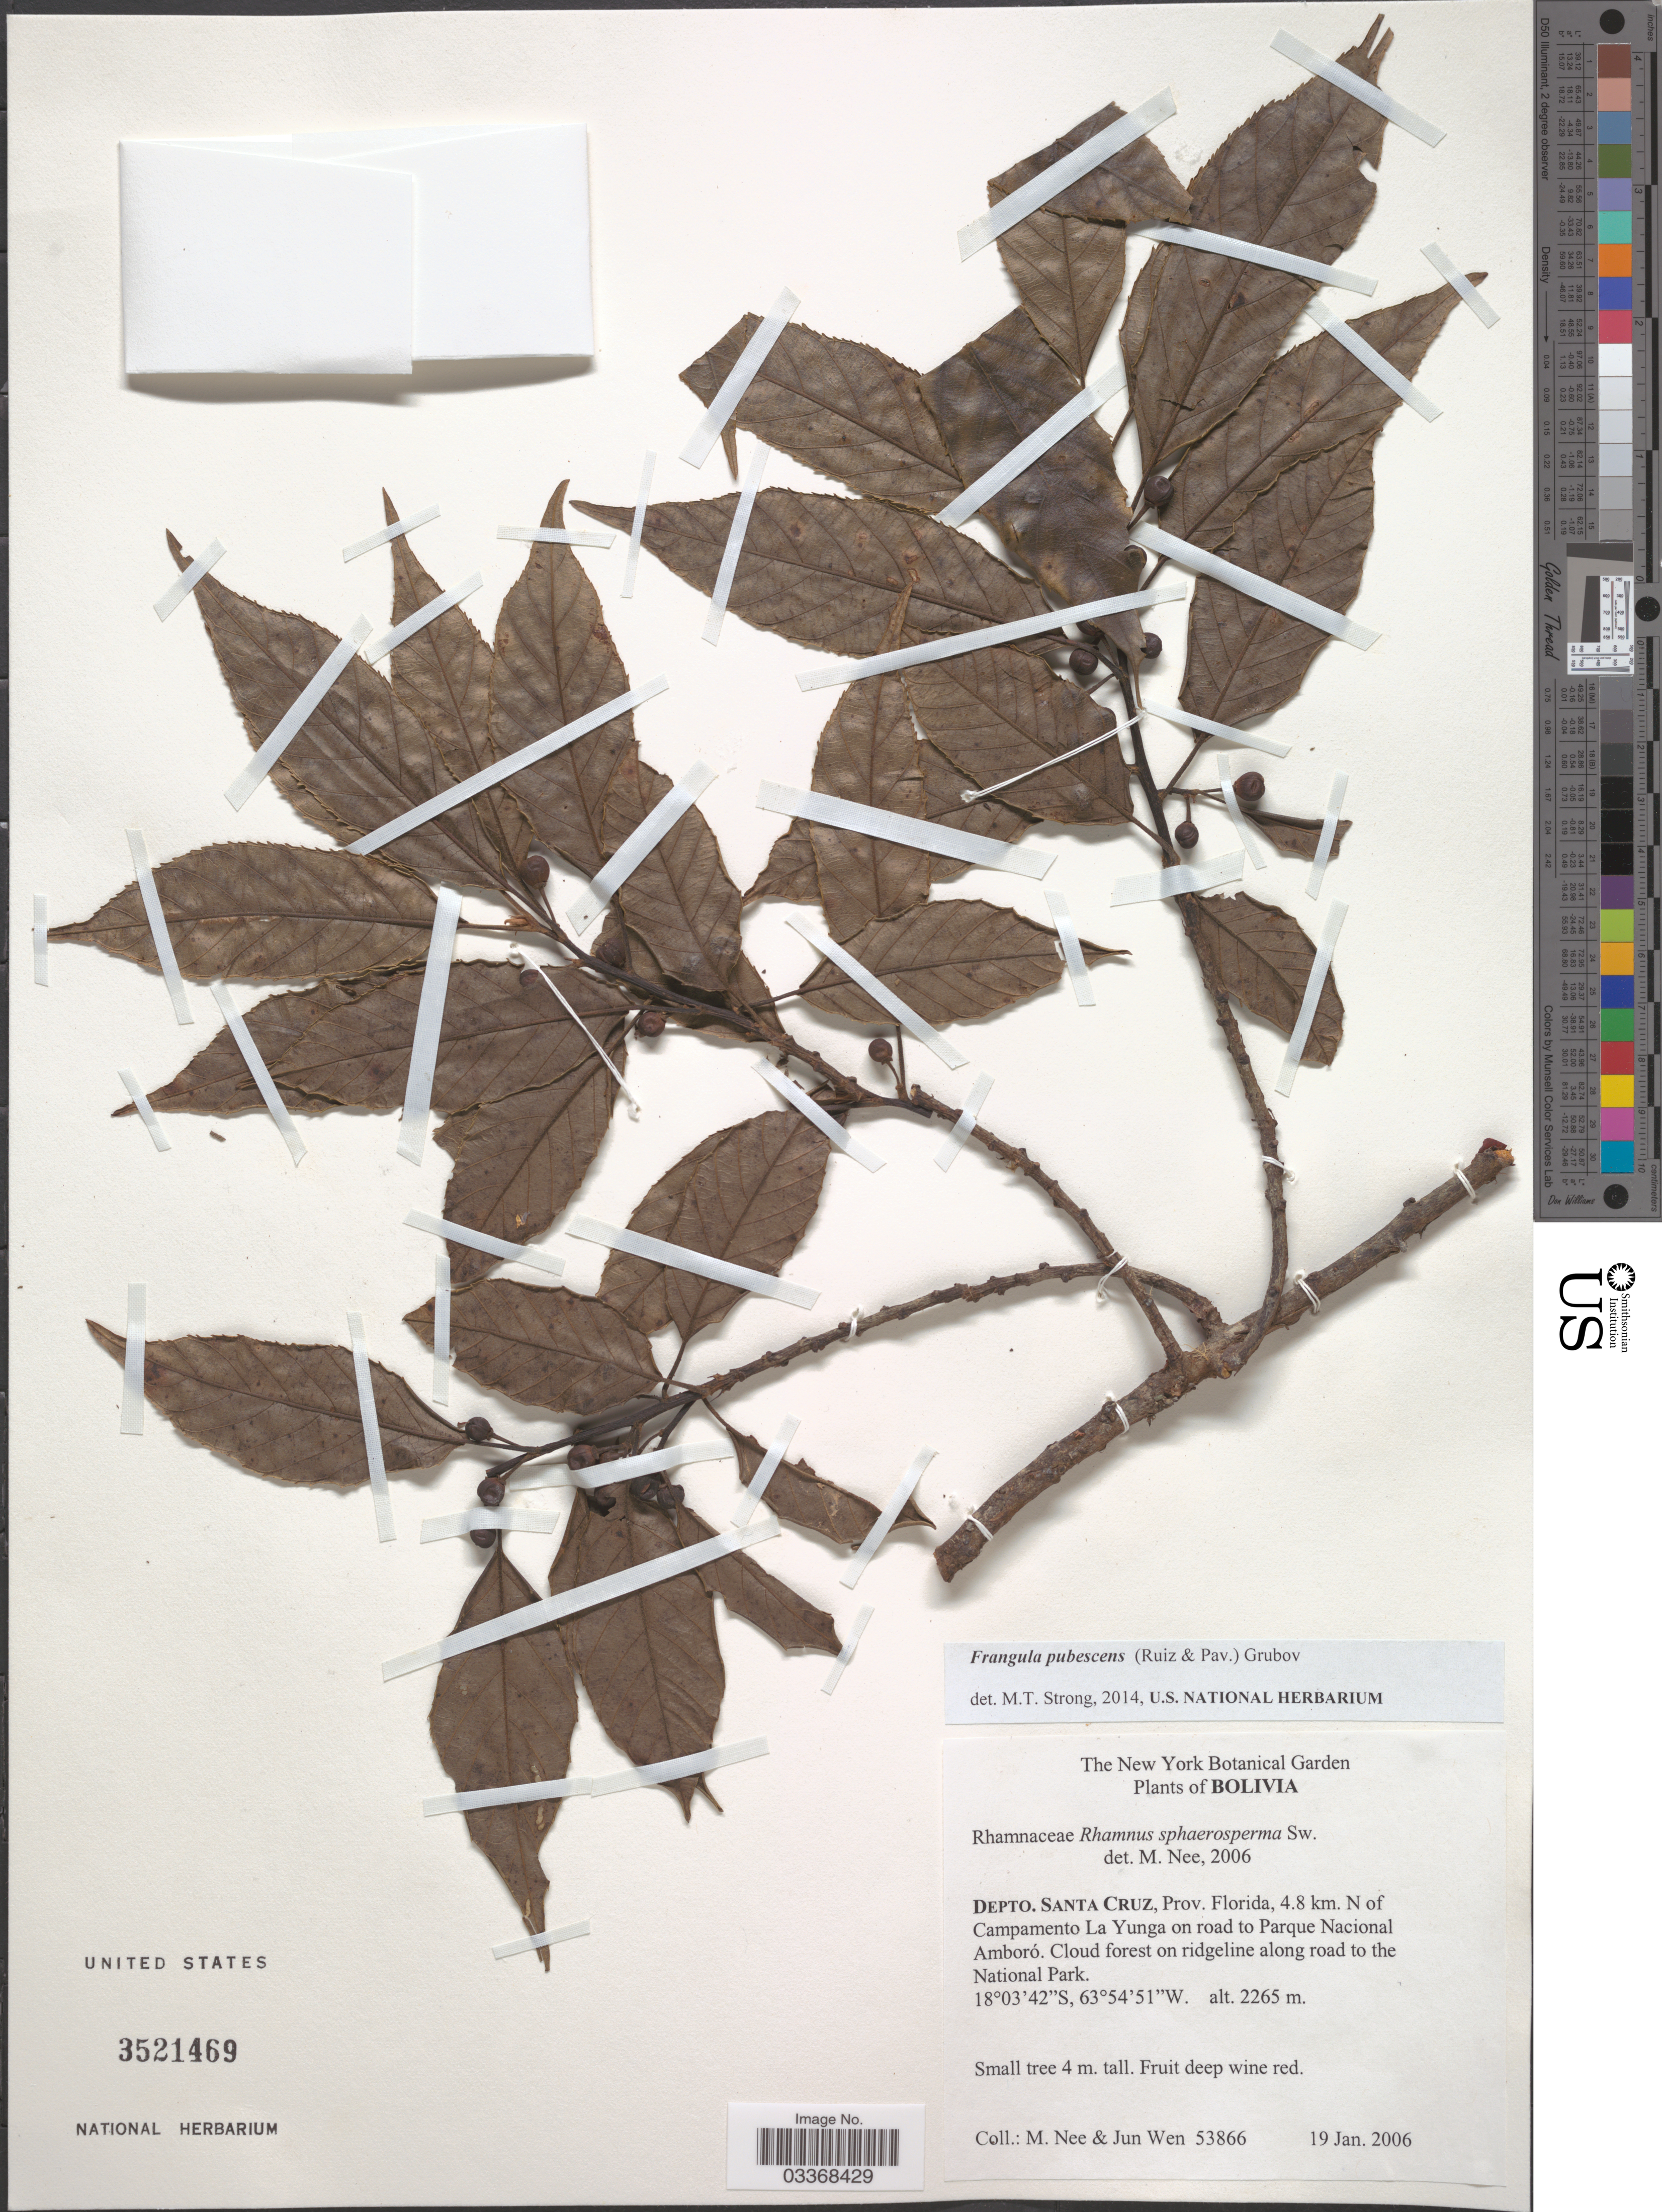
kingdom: Plantae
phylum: Tracheophyta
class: Magnoliopsida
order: Rosales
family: Rhamnaceae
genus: Frangula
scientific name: Frangula pubescens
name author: (Ruiz & Pav.) Grubov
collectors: M. Nee & J. Wen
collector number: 53866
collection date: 2006-01-19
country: Bolivia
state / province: Santa Cruz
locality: Depto. Santa Cruz, Prov. Florida, 4.8 km. N of Campamento La Yunga on road to Parque Nacional Amboró. Cloud forest on ridgeline along road to the National Park.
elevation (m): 2265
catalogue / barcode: US 3521469